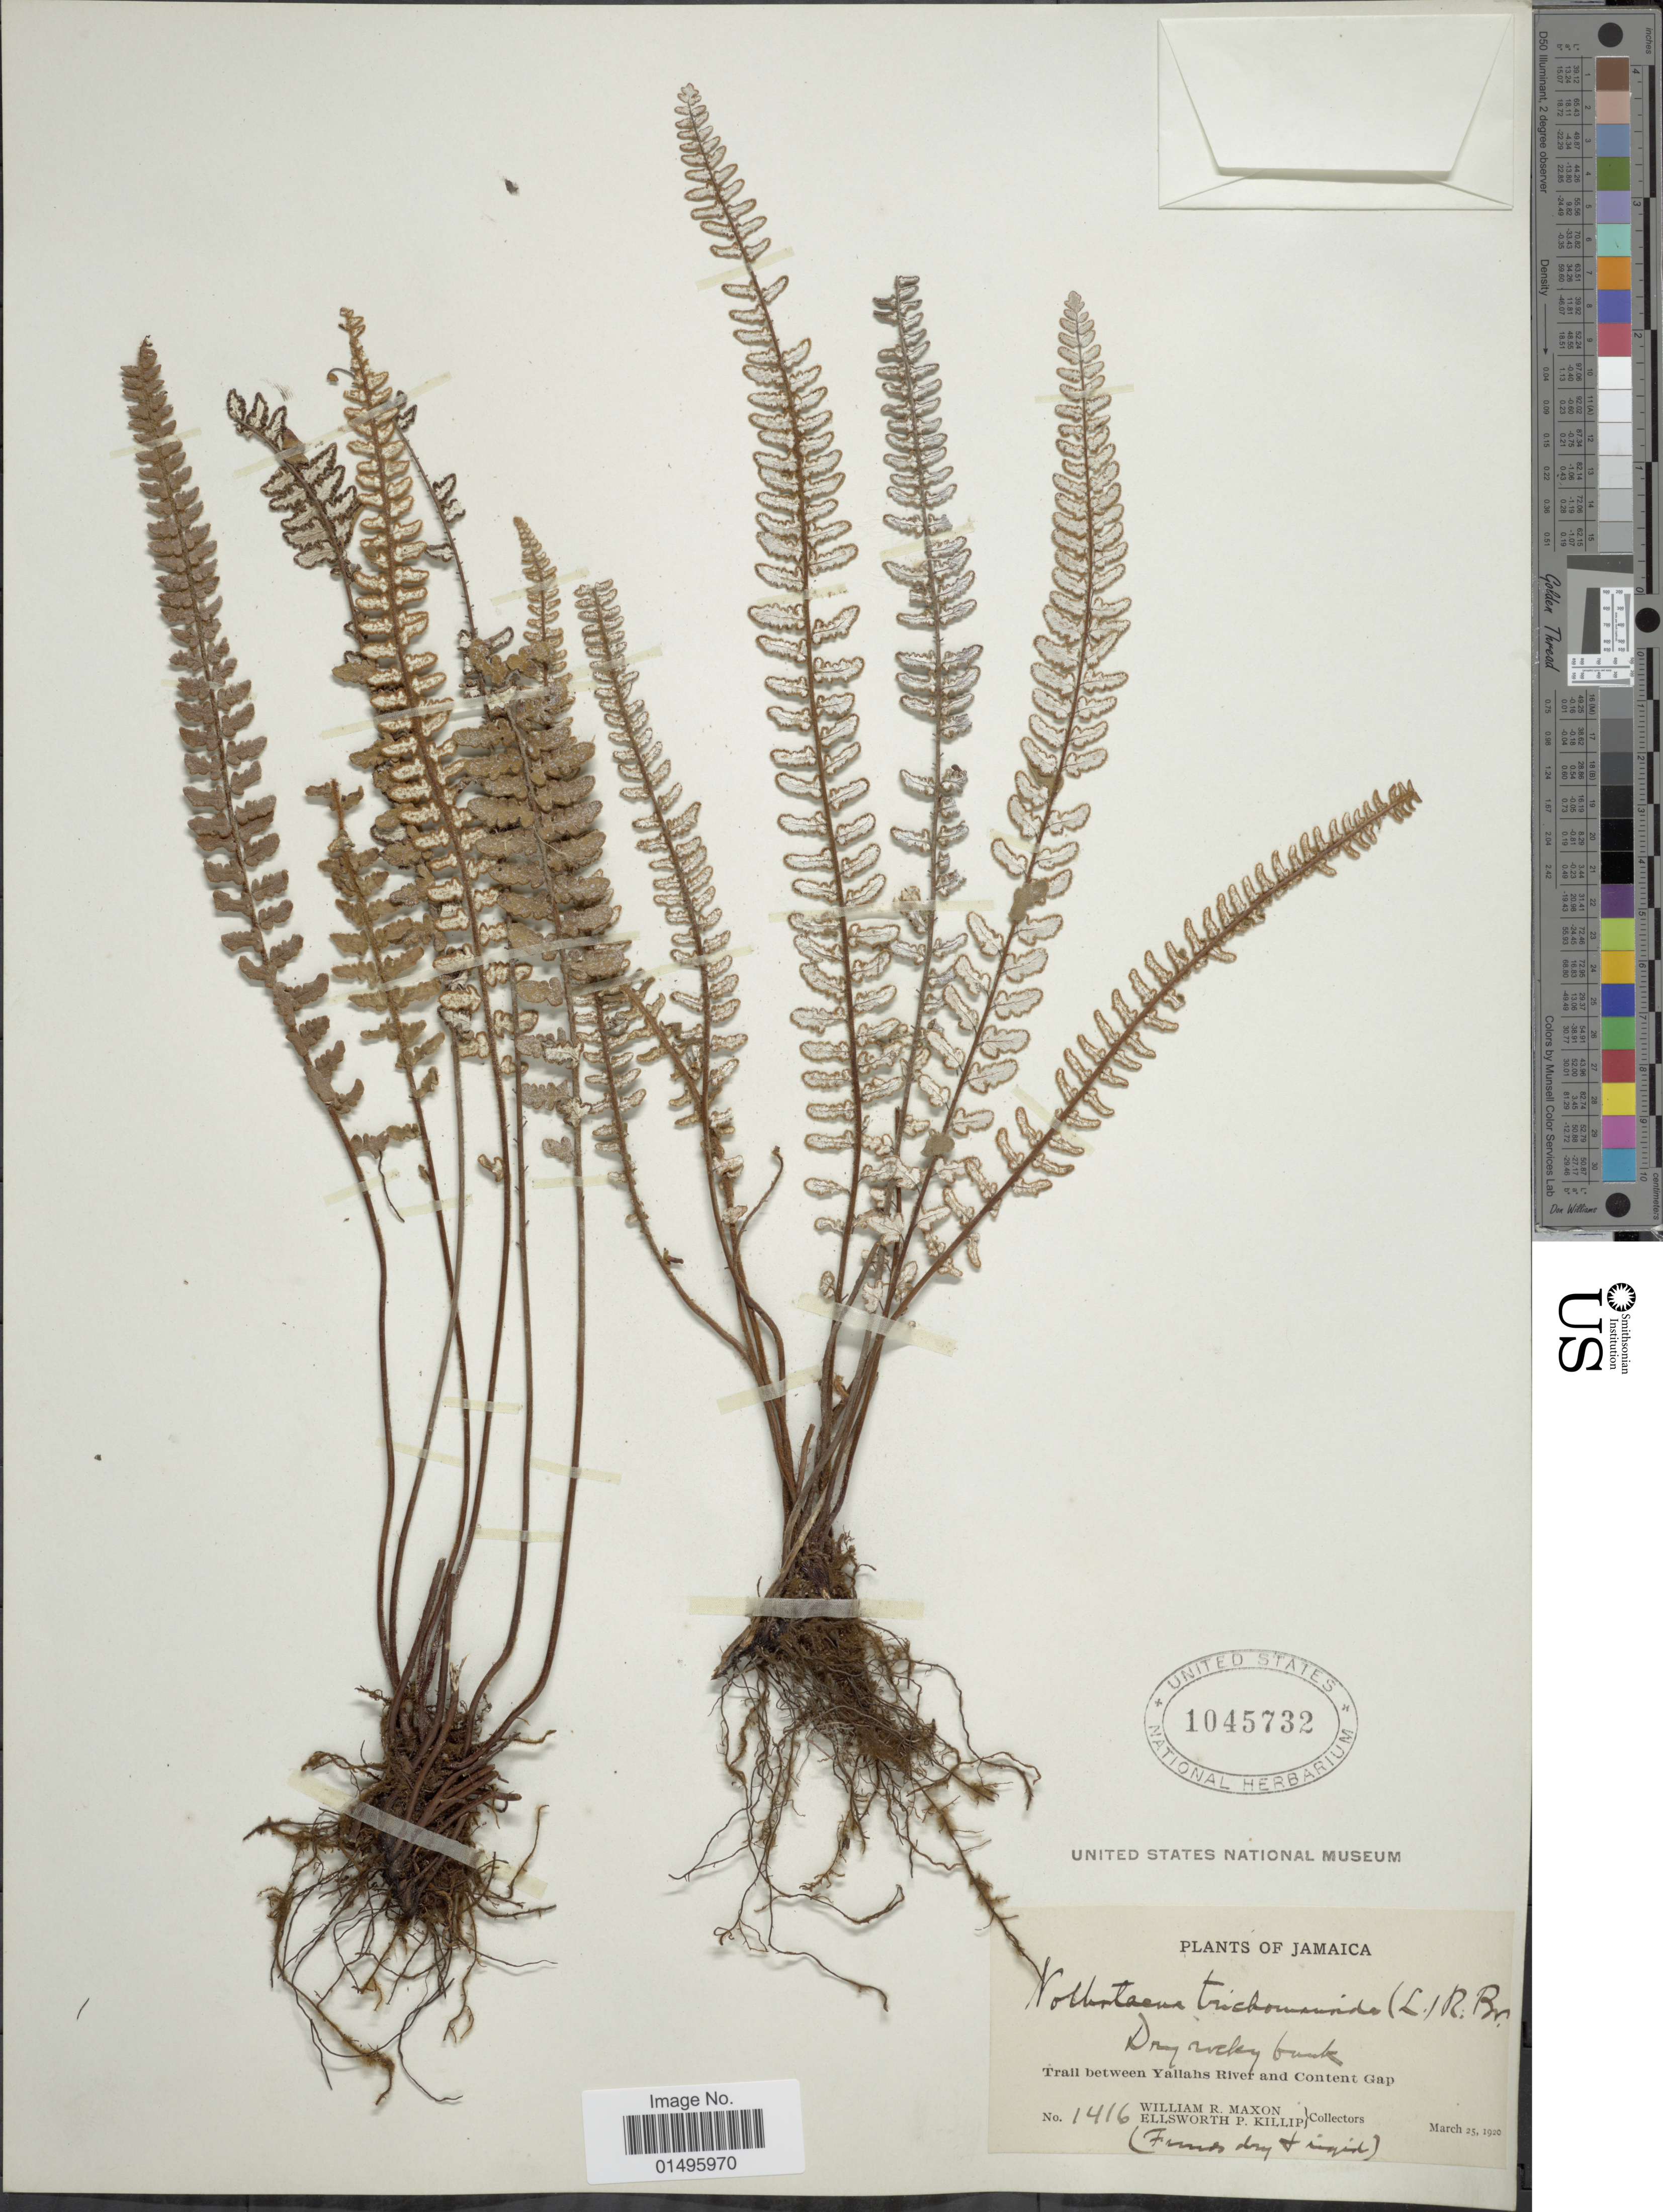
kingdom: Plantae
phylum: Tracheophyta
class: Polypodiopsida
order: Polypodiales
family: Pteridaceae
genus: Notholaena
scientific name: Notholaena trichomanoides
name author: (L.) Desv.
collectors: W. R. Maxon & E. P. Killip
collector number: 1416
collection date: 1920-03-25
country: Jamaica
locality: Jamaica, trail between Yallahs River and Content Gap.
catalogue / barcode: US 1045732